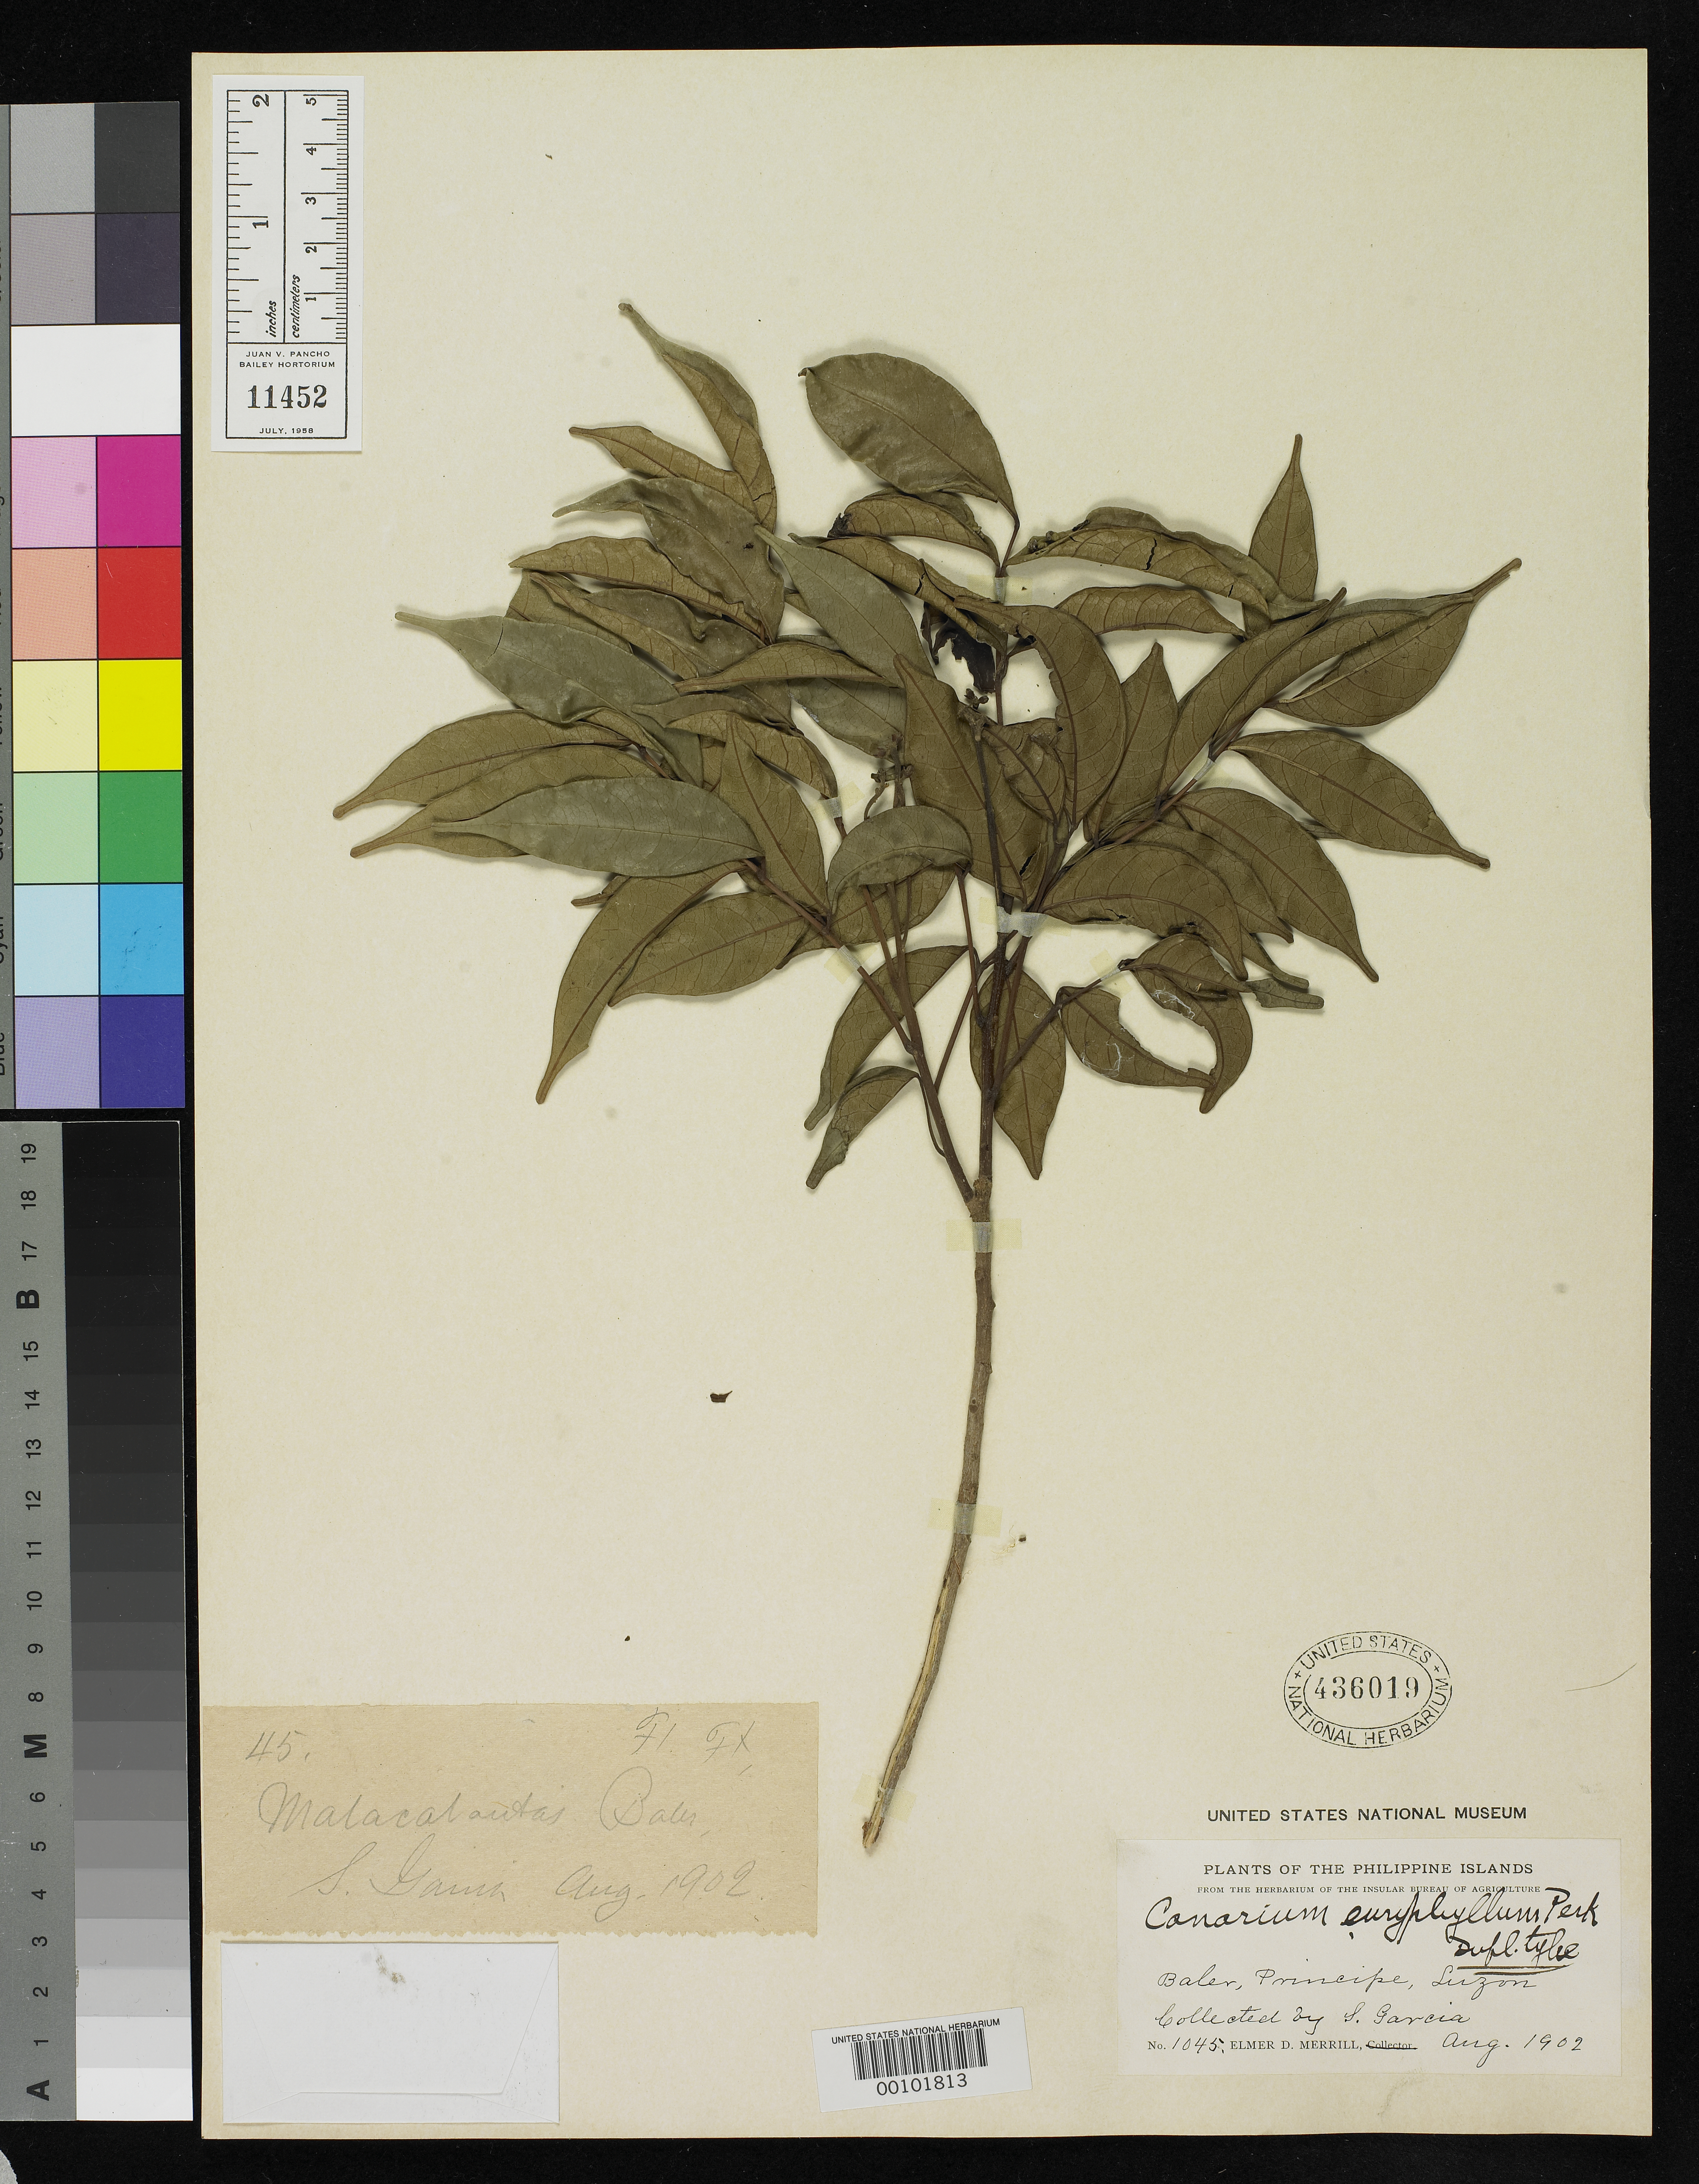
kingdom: Plantae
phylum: Tracheophyta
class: Magnoliopsida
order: Sapindales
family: Burseraceae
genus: Canarium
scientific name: Canarium euryphyllum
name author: G. Perkins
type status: Isotype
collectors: E. D. Merrill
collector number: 1045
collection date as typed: Aug 1903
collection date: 1903-08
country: Philippines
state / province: Calabarzon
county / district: Quezon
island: Luzon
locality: Baler, Principe.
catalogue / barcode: US 436019